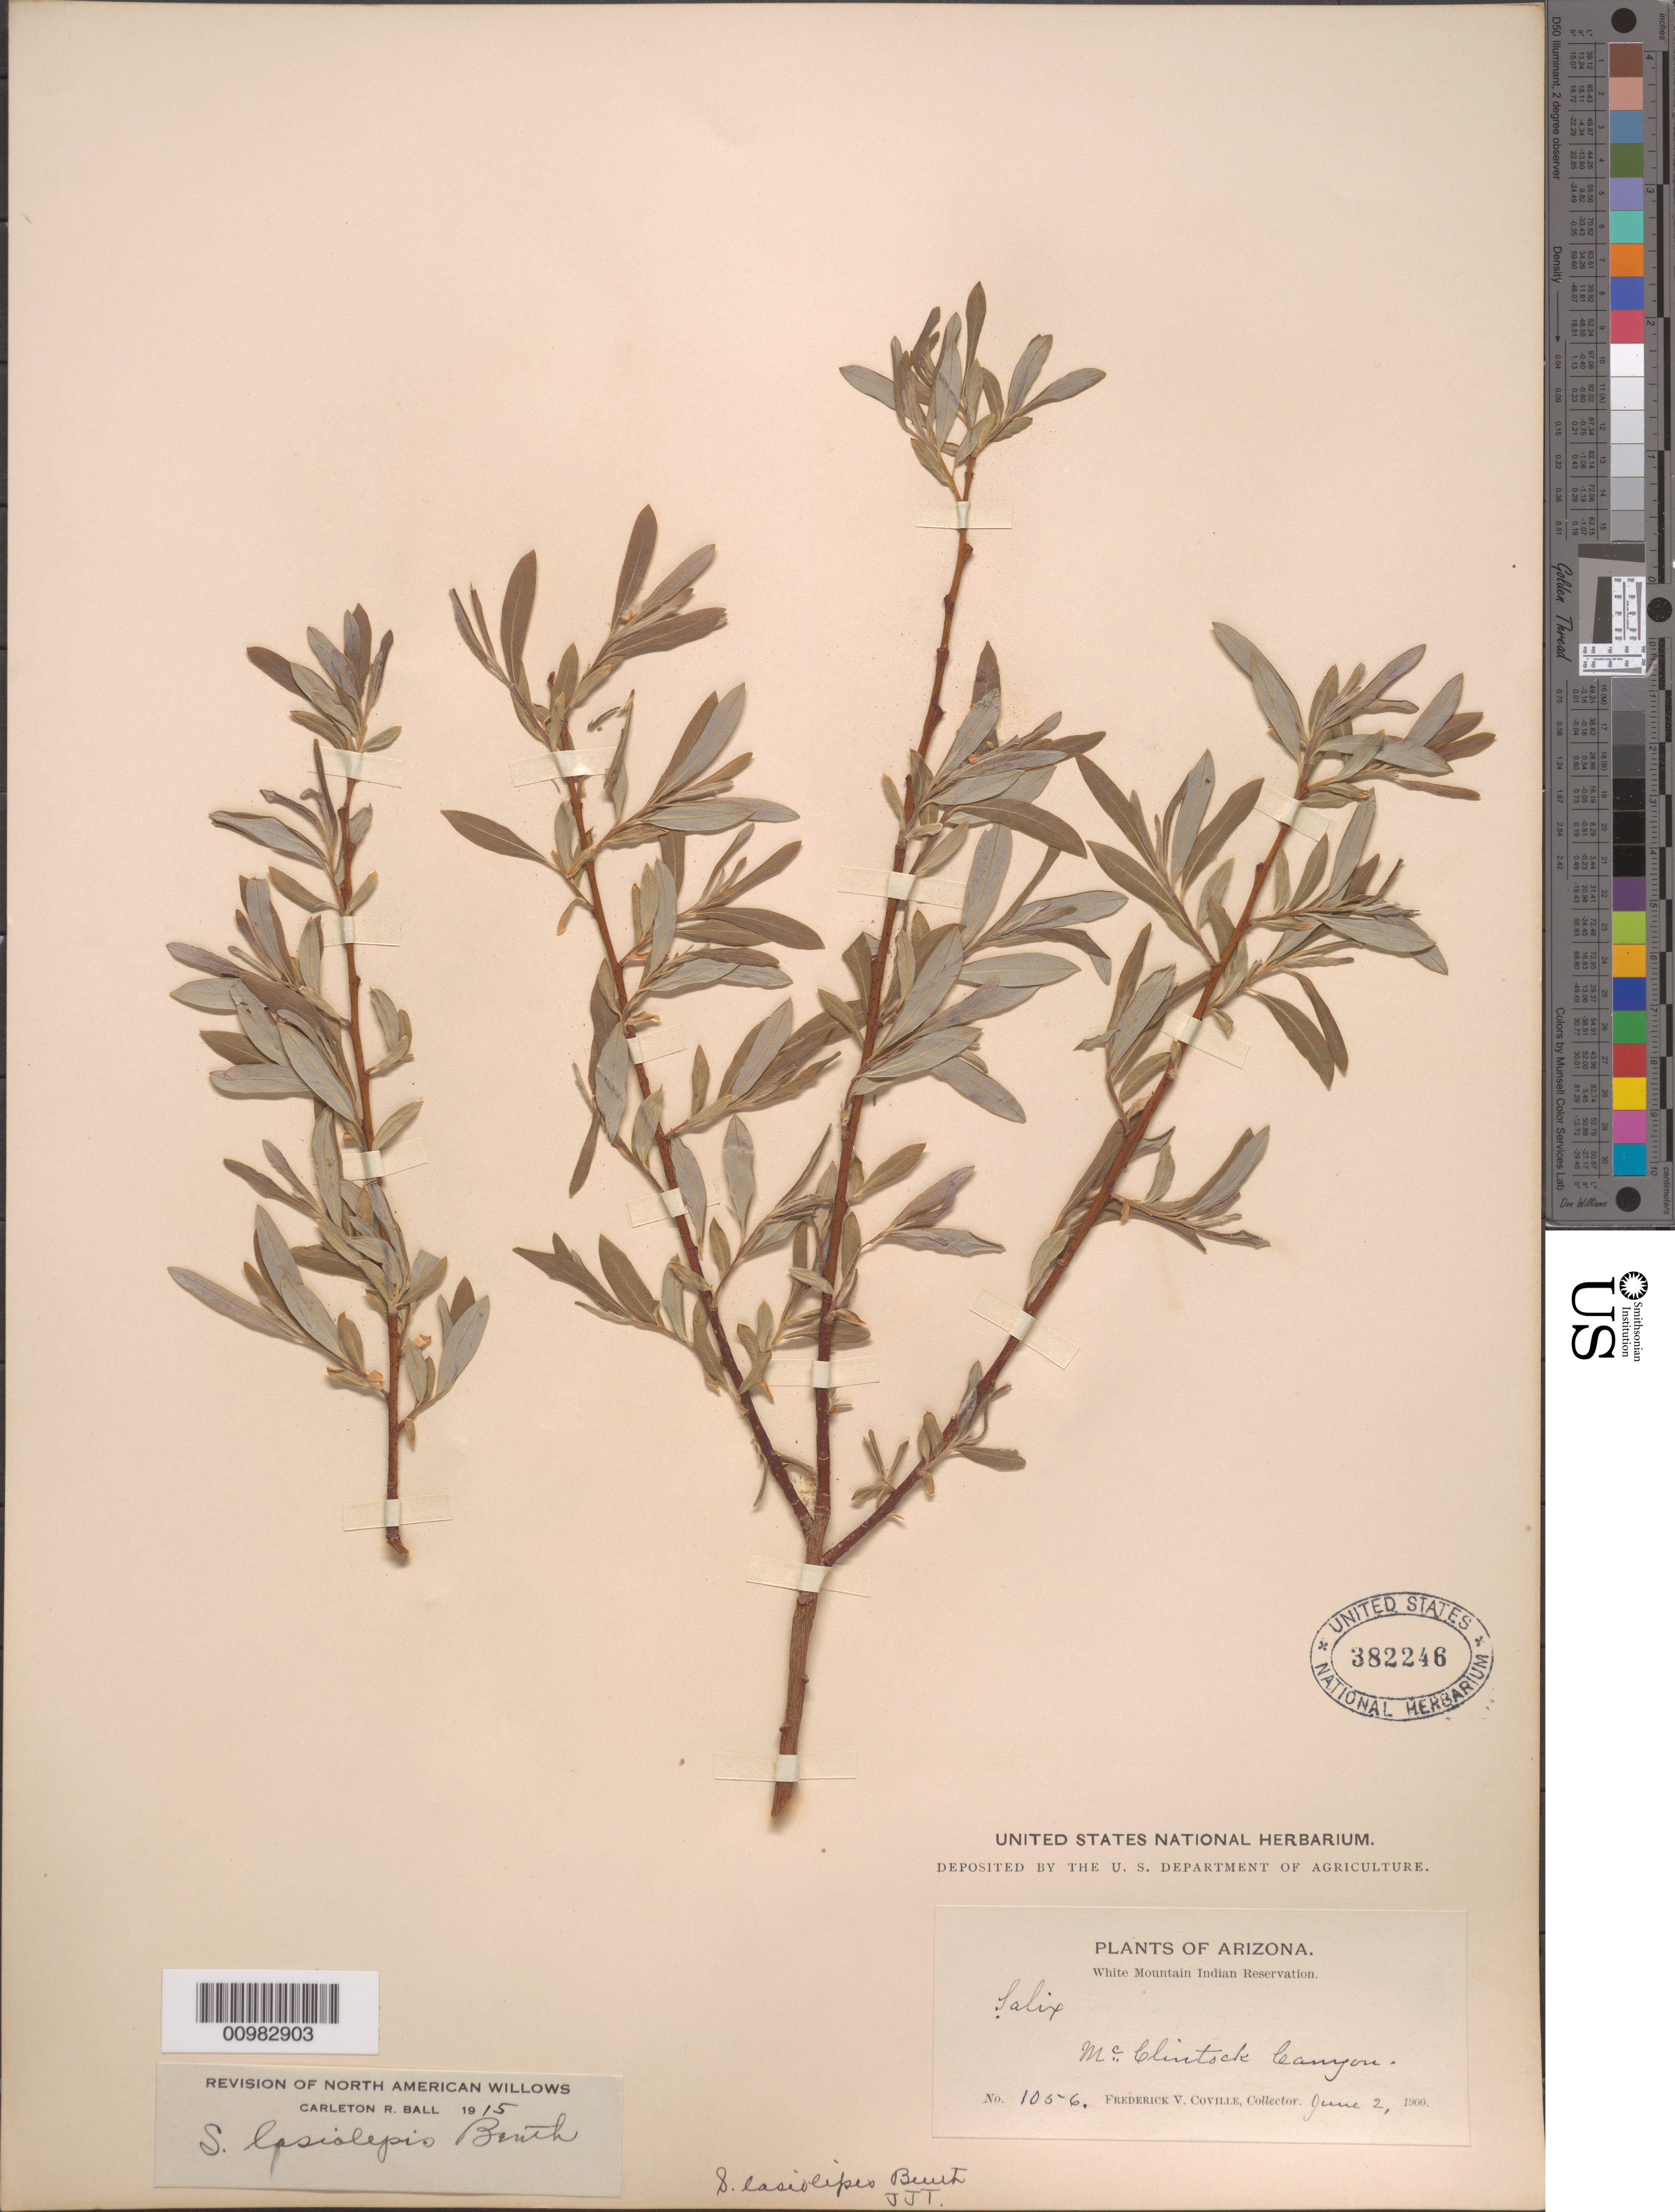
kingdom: Plantae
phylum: Tracheophyta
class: Magnoliopsida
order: Malpighiales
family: Salicaceae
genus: Salix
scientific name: Salix lasiolepis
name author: Benth.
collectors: F. V. Coville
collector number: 1056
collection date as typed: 02 Jun 1900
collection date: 1900-06-02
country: United States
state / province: Arizona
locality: McClintock Canyon.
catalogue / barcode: US 382246